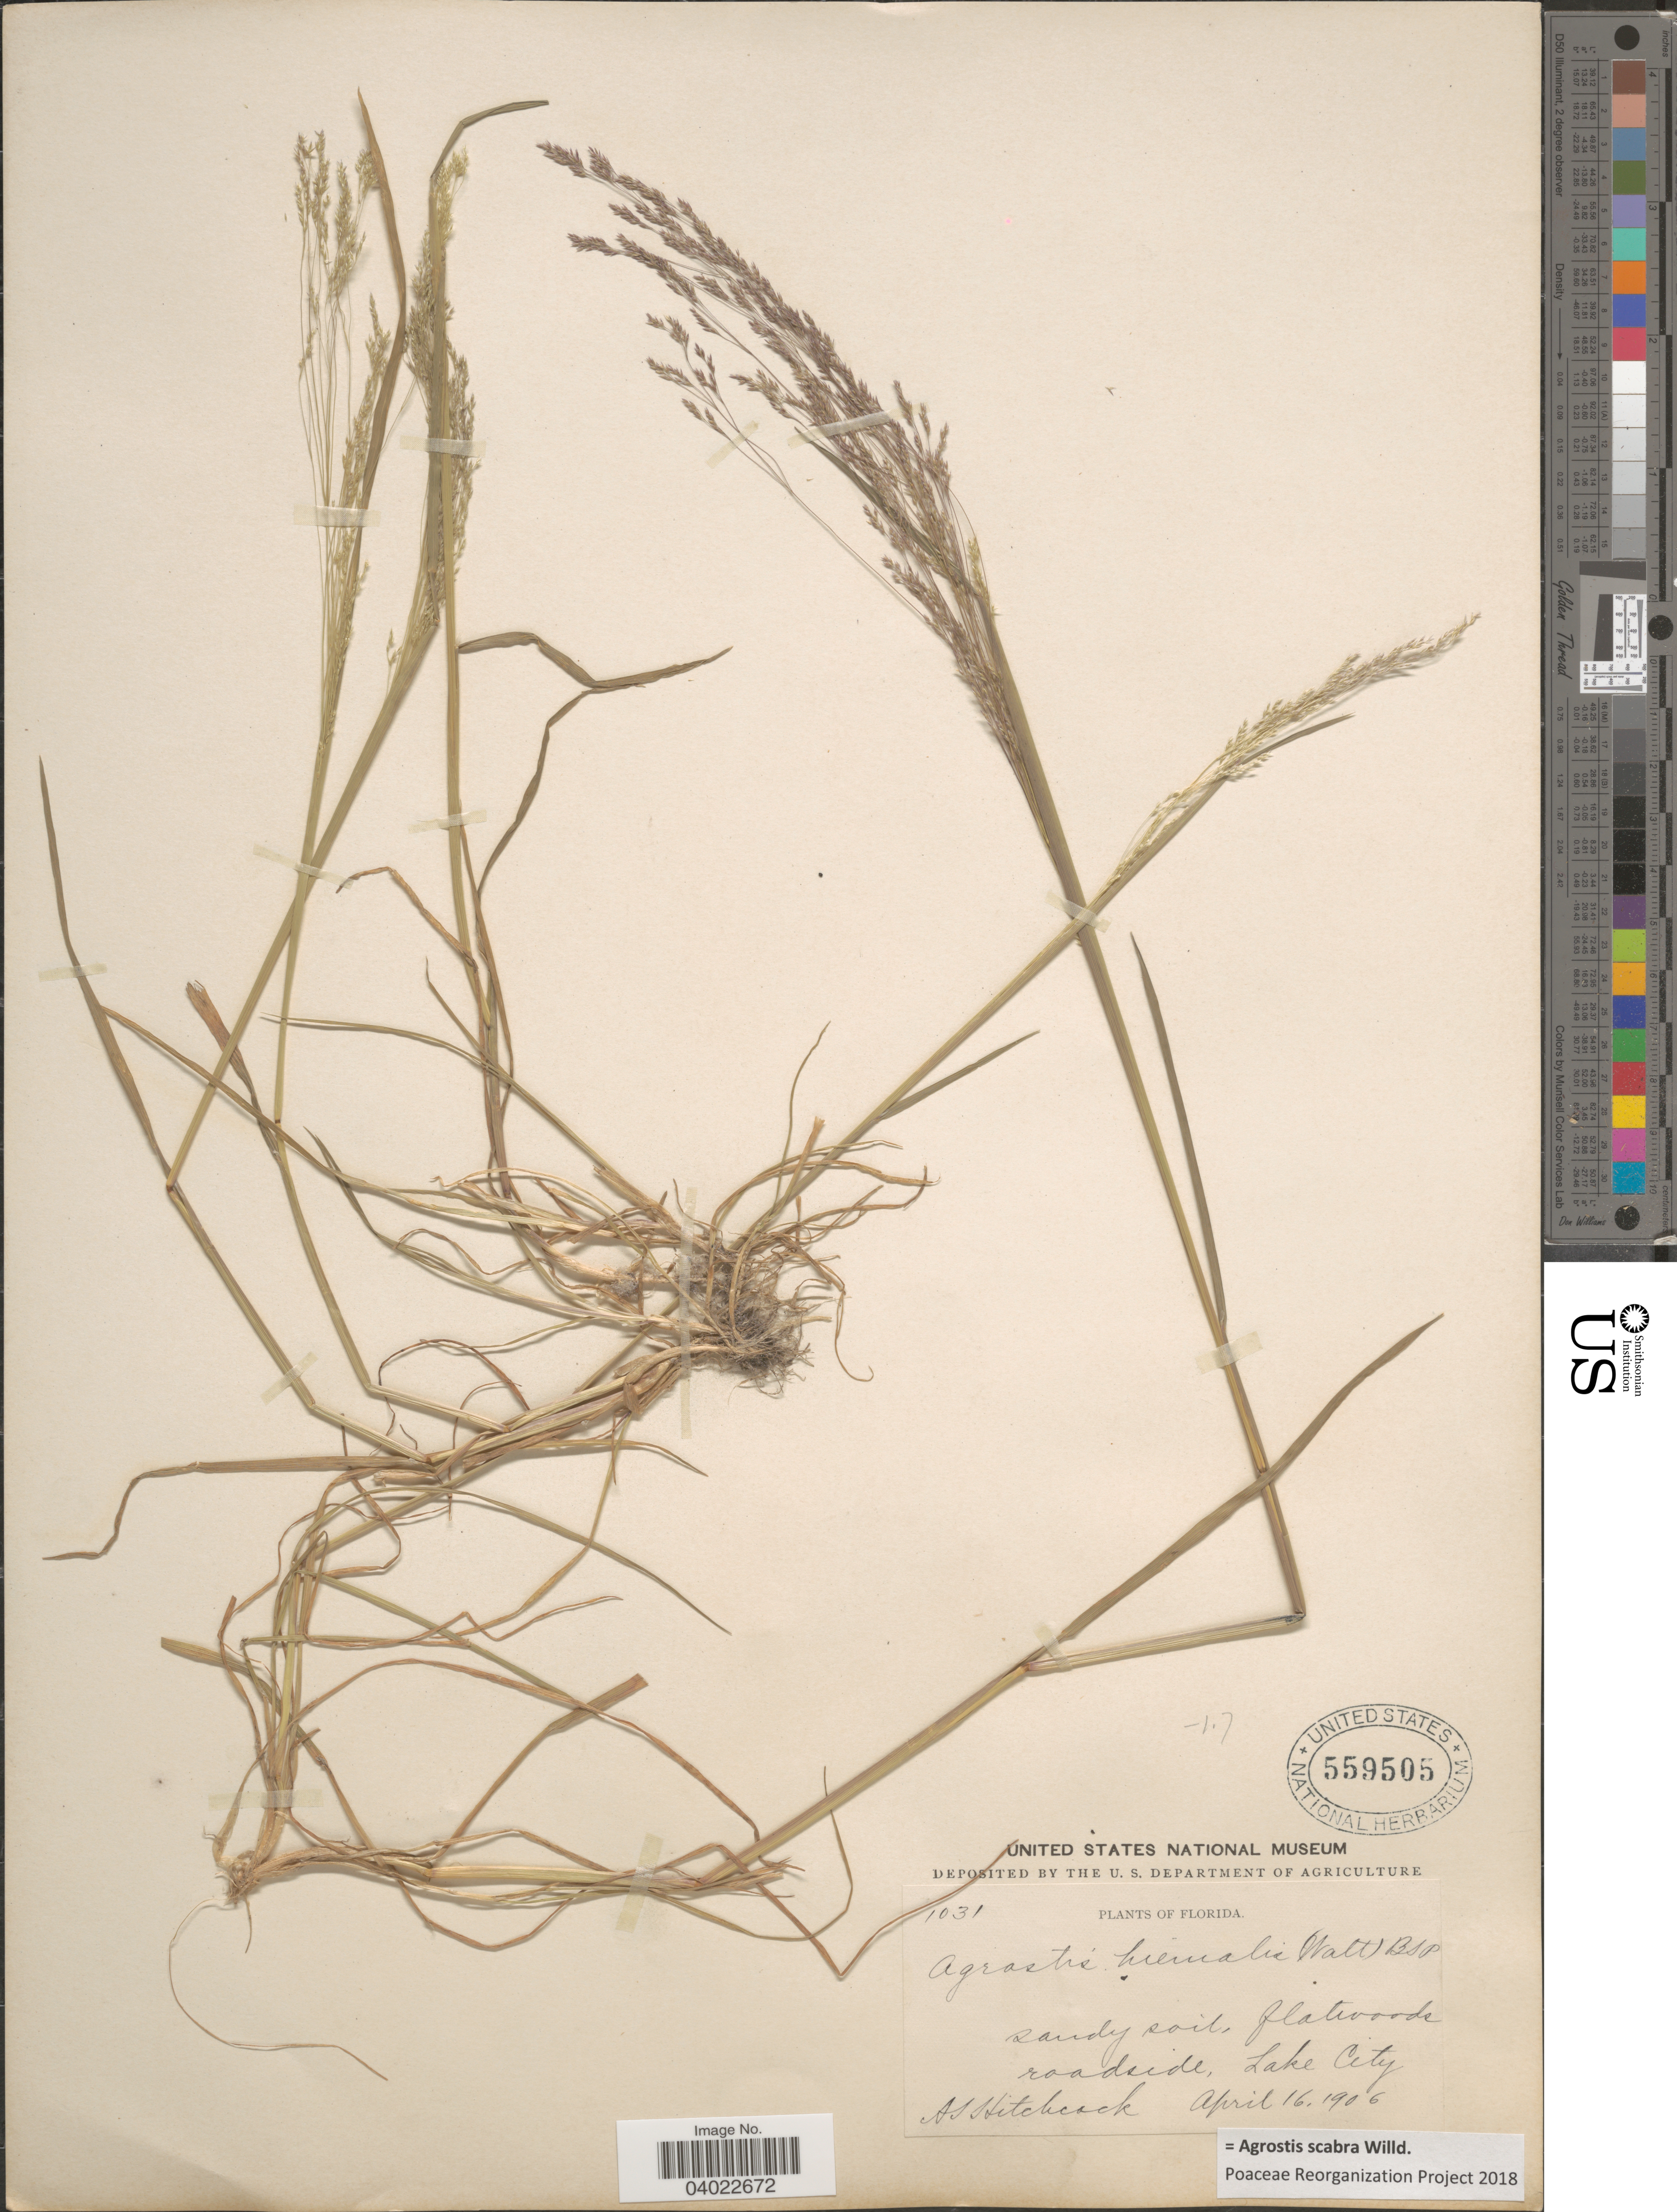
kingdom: Plantae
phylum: Tracheophyta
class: Liliopsida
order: Poales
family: Poaceae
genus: Agrostis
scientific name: Agrostis scabra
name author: Willd.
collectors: A. S. Hitchcock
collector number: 1031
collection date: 1906-04-16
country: United States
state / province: Florida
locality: Roadside, Lake City.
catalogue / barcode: US 559505